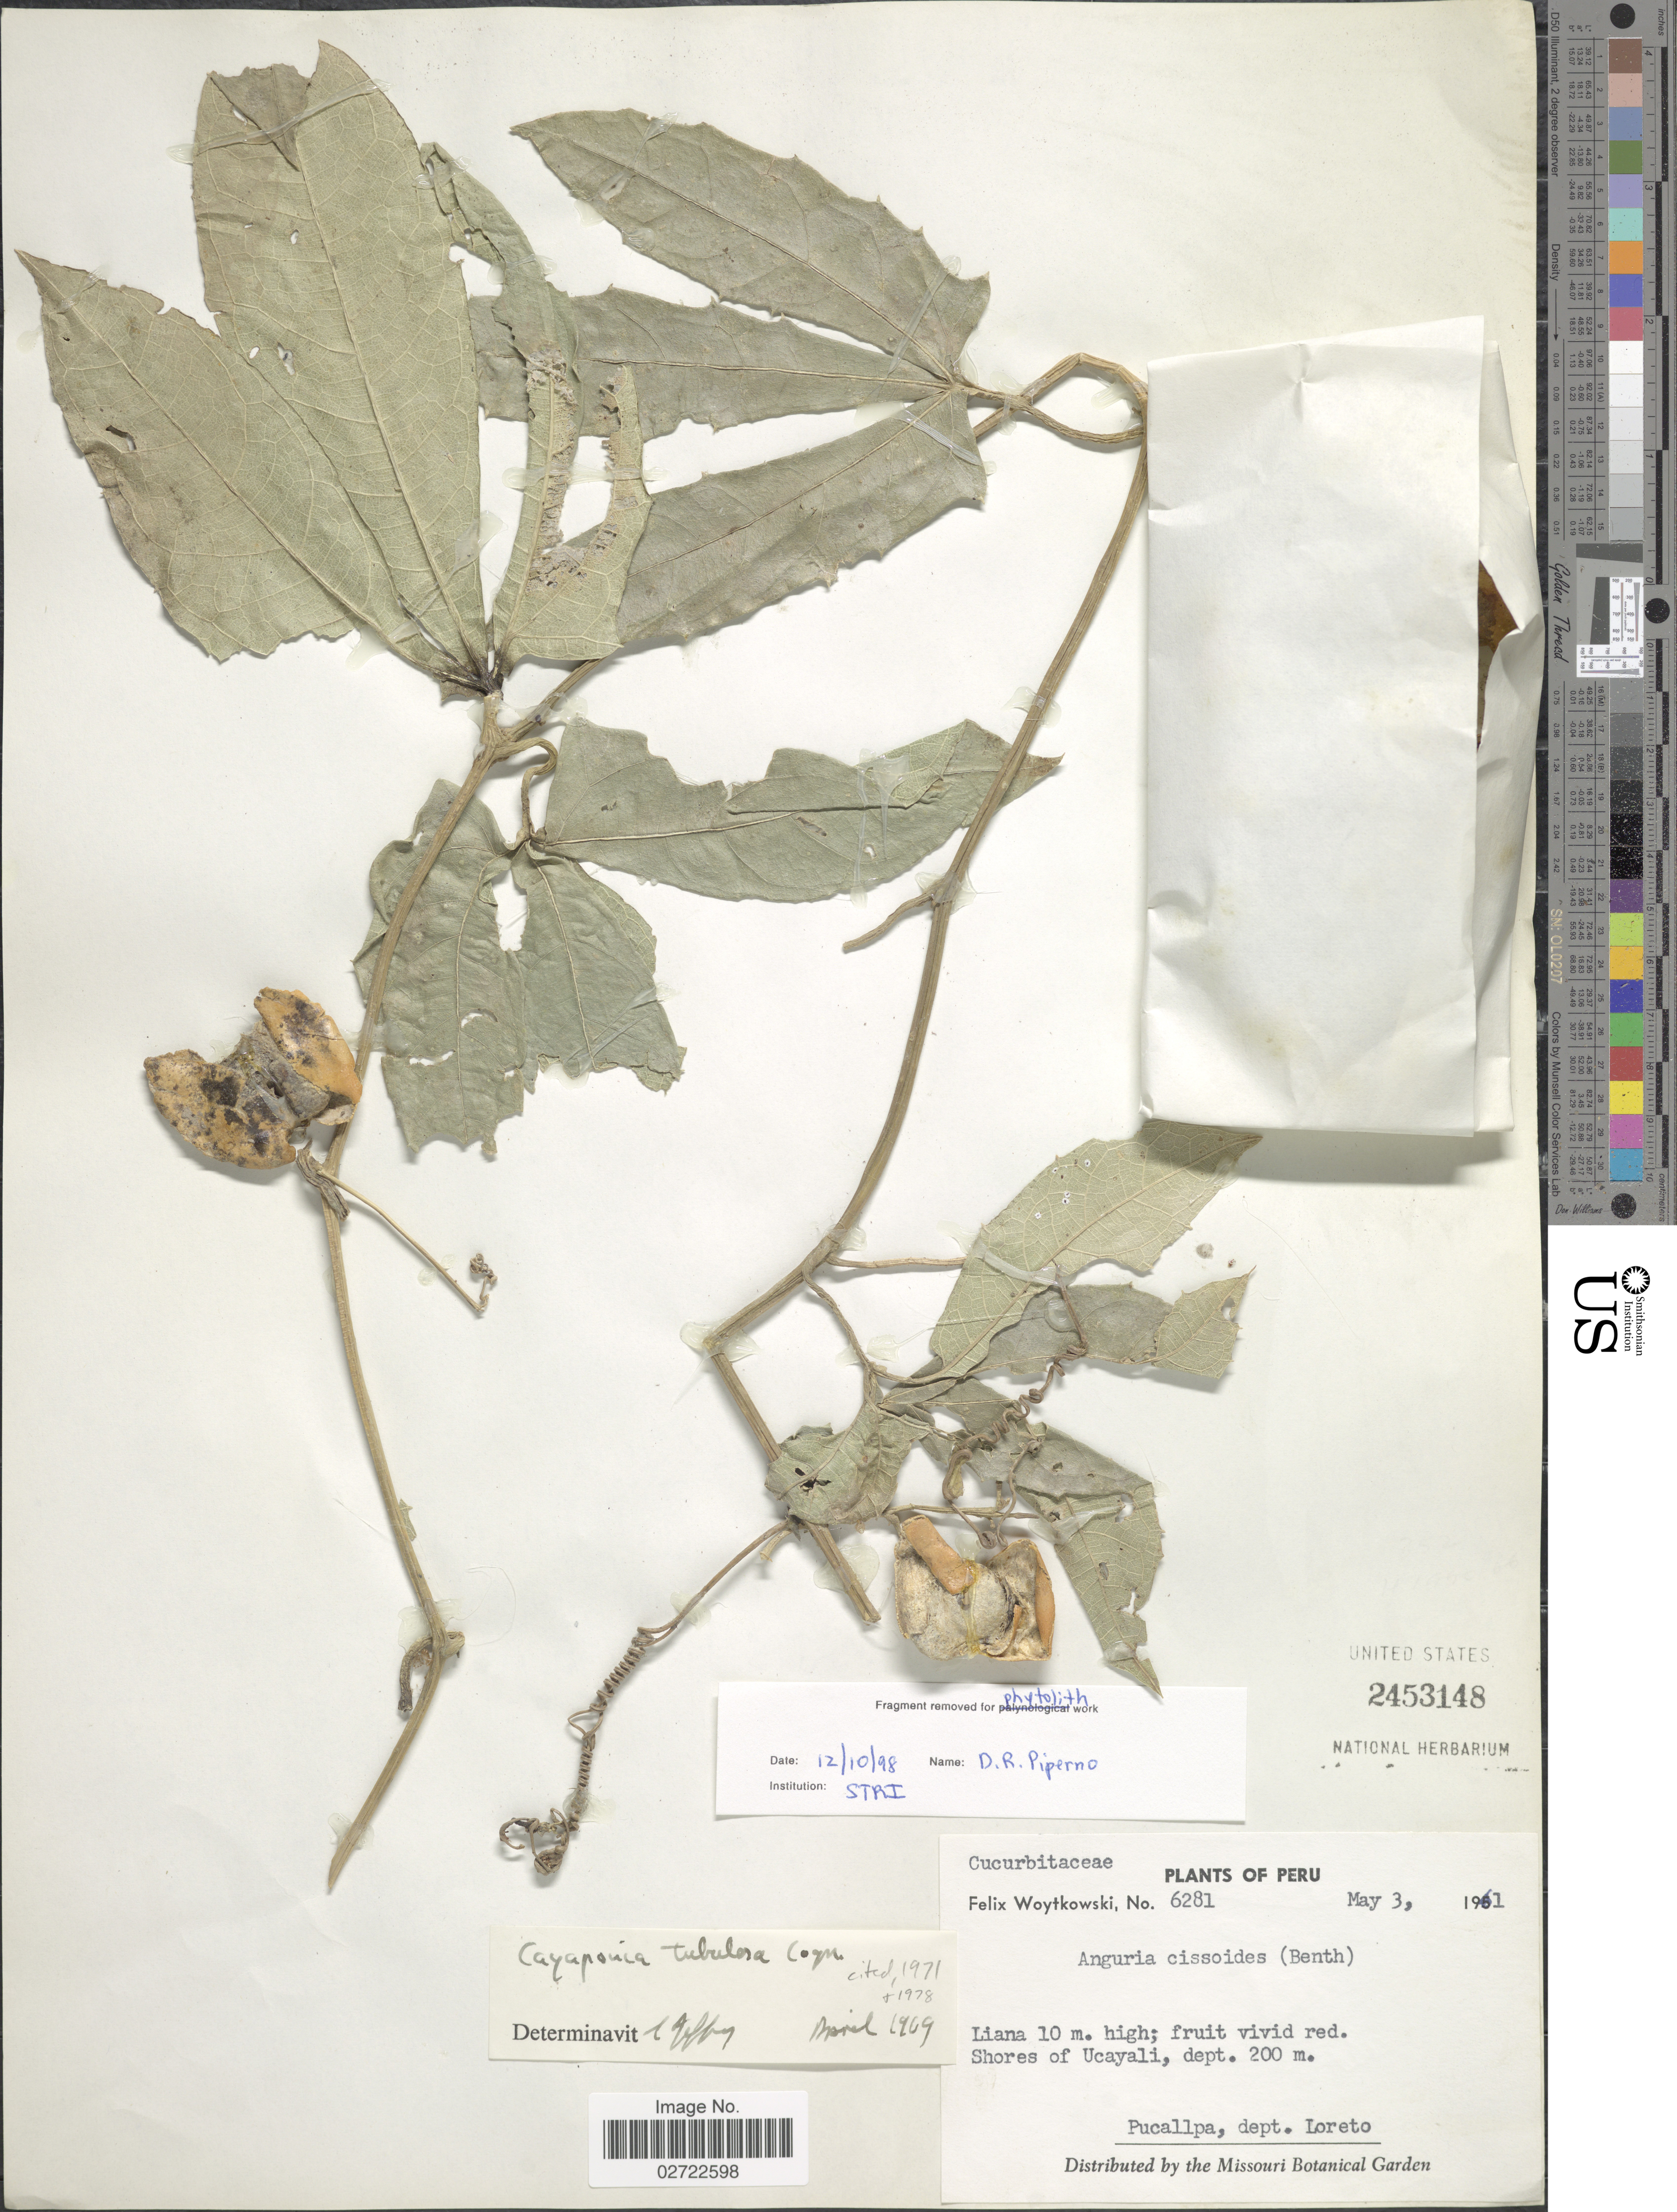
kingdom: Plantae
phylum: Tracheophyta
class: Magnoliopsida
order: Cucurbitales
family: Cucurbitaceae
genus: Cayaponia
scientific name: Cayaponia tubulosa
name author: Cogn.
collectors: F. Woytkowski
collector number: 6281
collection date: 1961-05-03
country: Peru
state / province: Loreto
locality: Shores of Ucayali. Pucallpa, dept. Loreto.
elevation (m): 200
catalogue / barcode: US 2453148